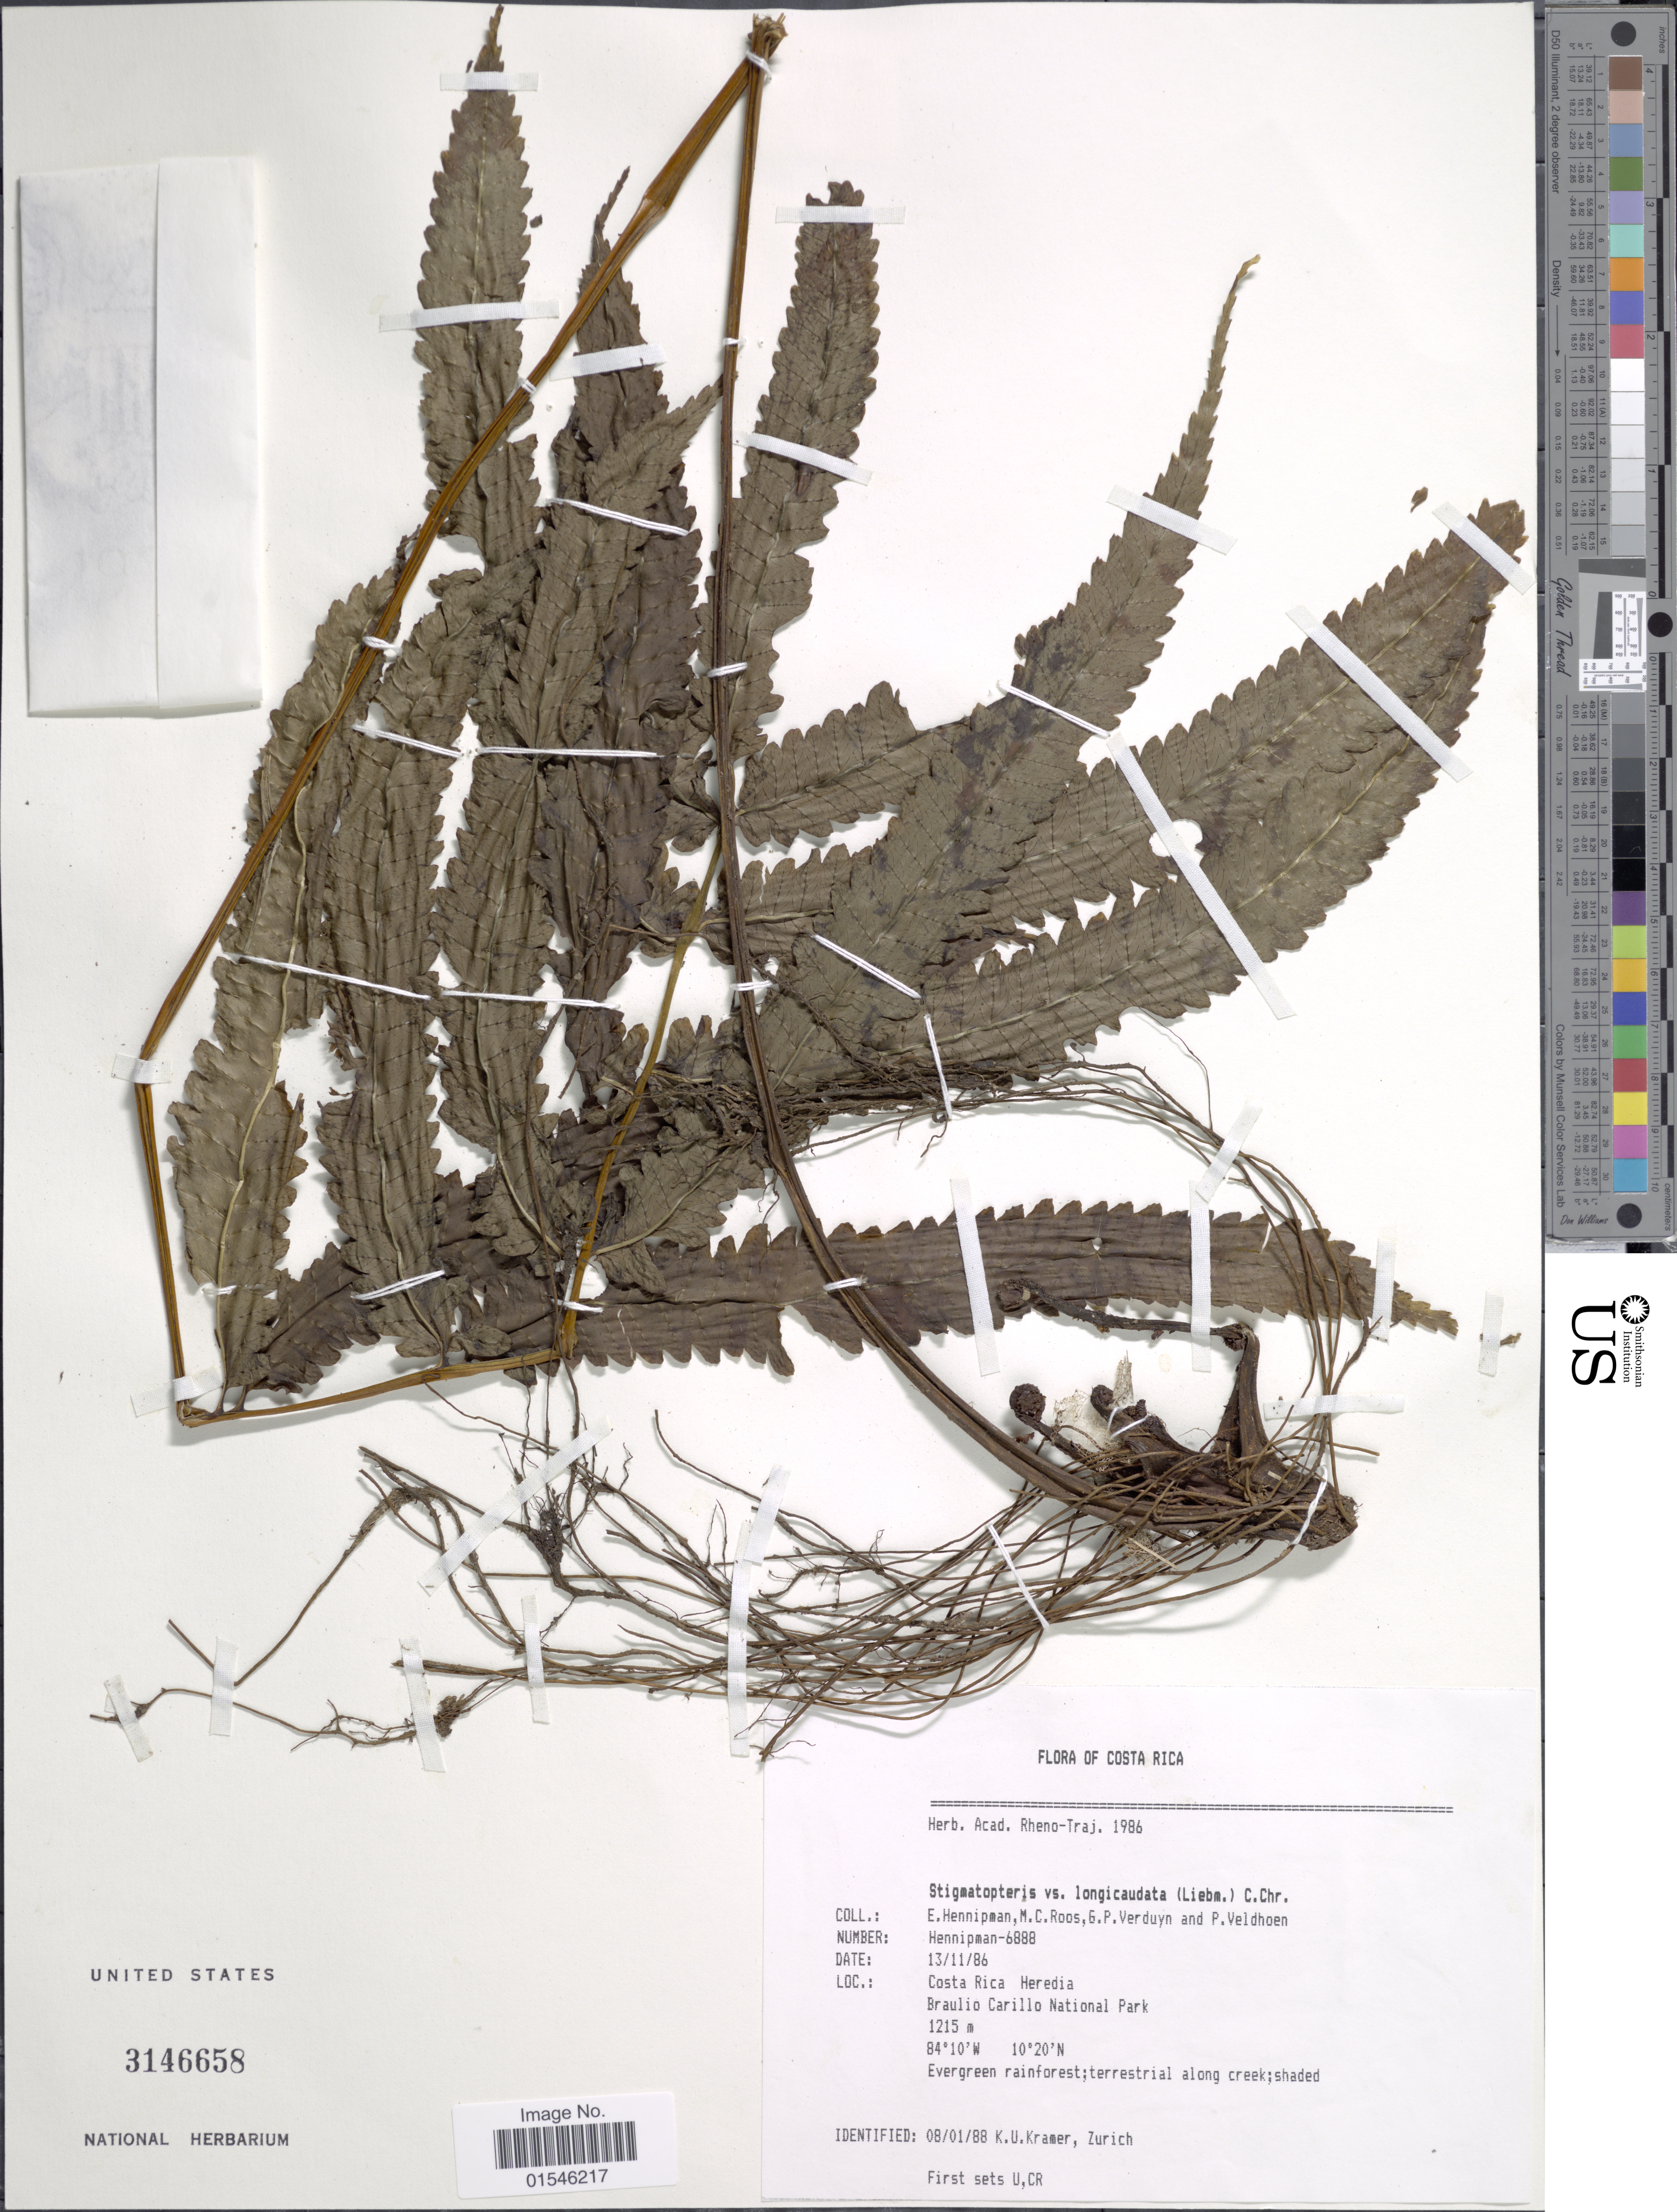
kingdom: Plantae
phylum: Tracheophyta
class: Polypodiopsida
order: Polypodiales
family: Dryopteridaceae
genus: Stigmatopteris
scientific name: Stigmatopteris longicaudata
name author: (Leibm.) C. Chr.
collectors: E. Hennipman, M. C. Roos, G. Verduyn & P. Veldhoen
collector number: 6888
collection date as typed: Transcribed d/m/y: 13/11/86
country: Costa Rica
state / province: Heredia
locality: Braulio Carillo National Park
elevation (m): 1215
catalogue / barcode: US 3146658